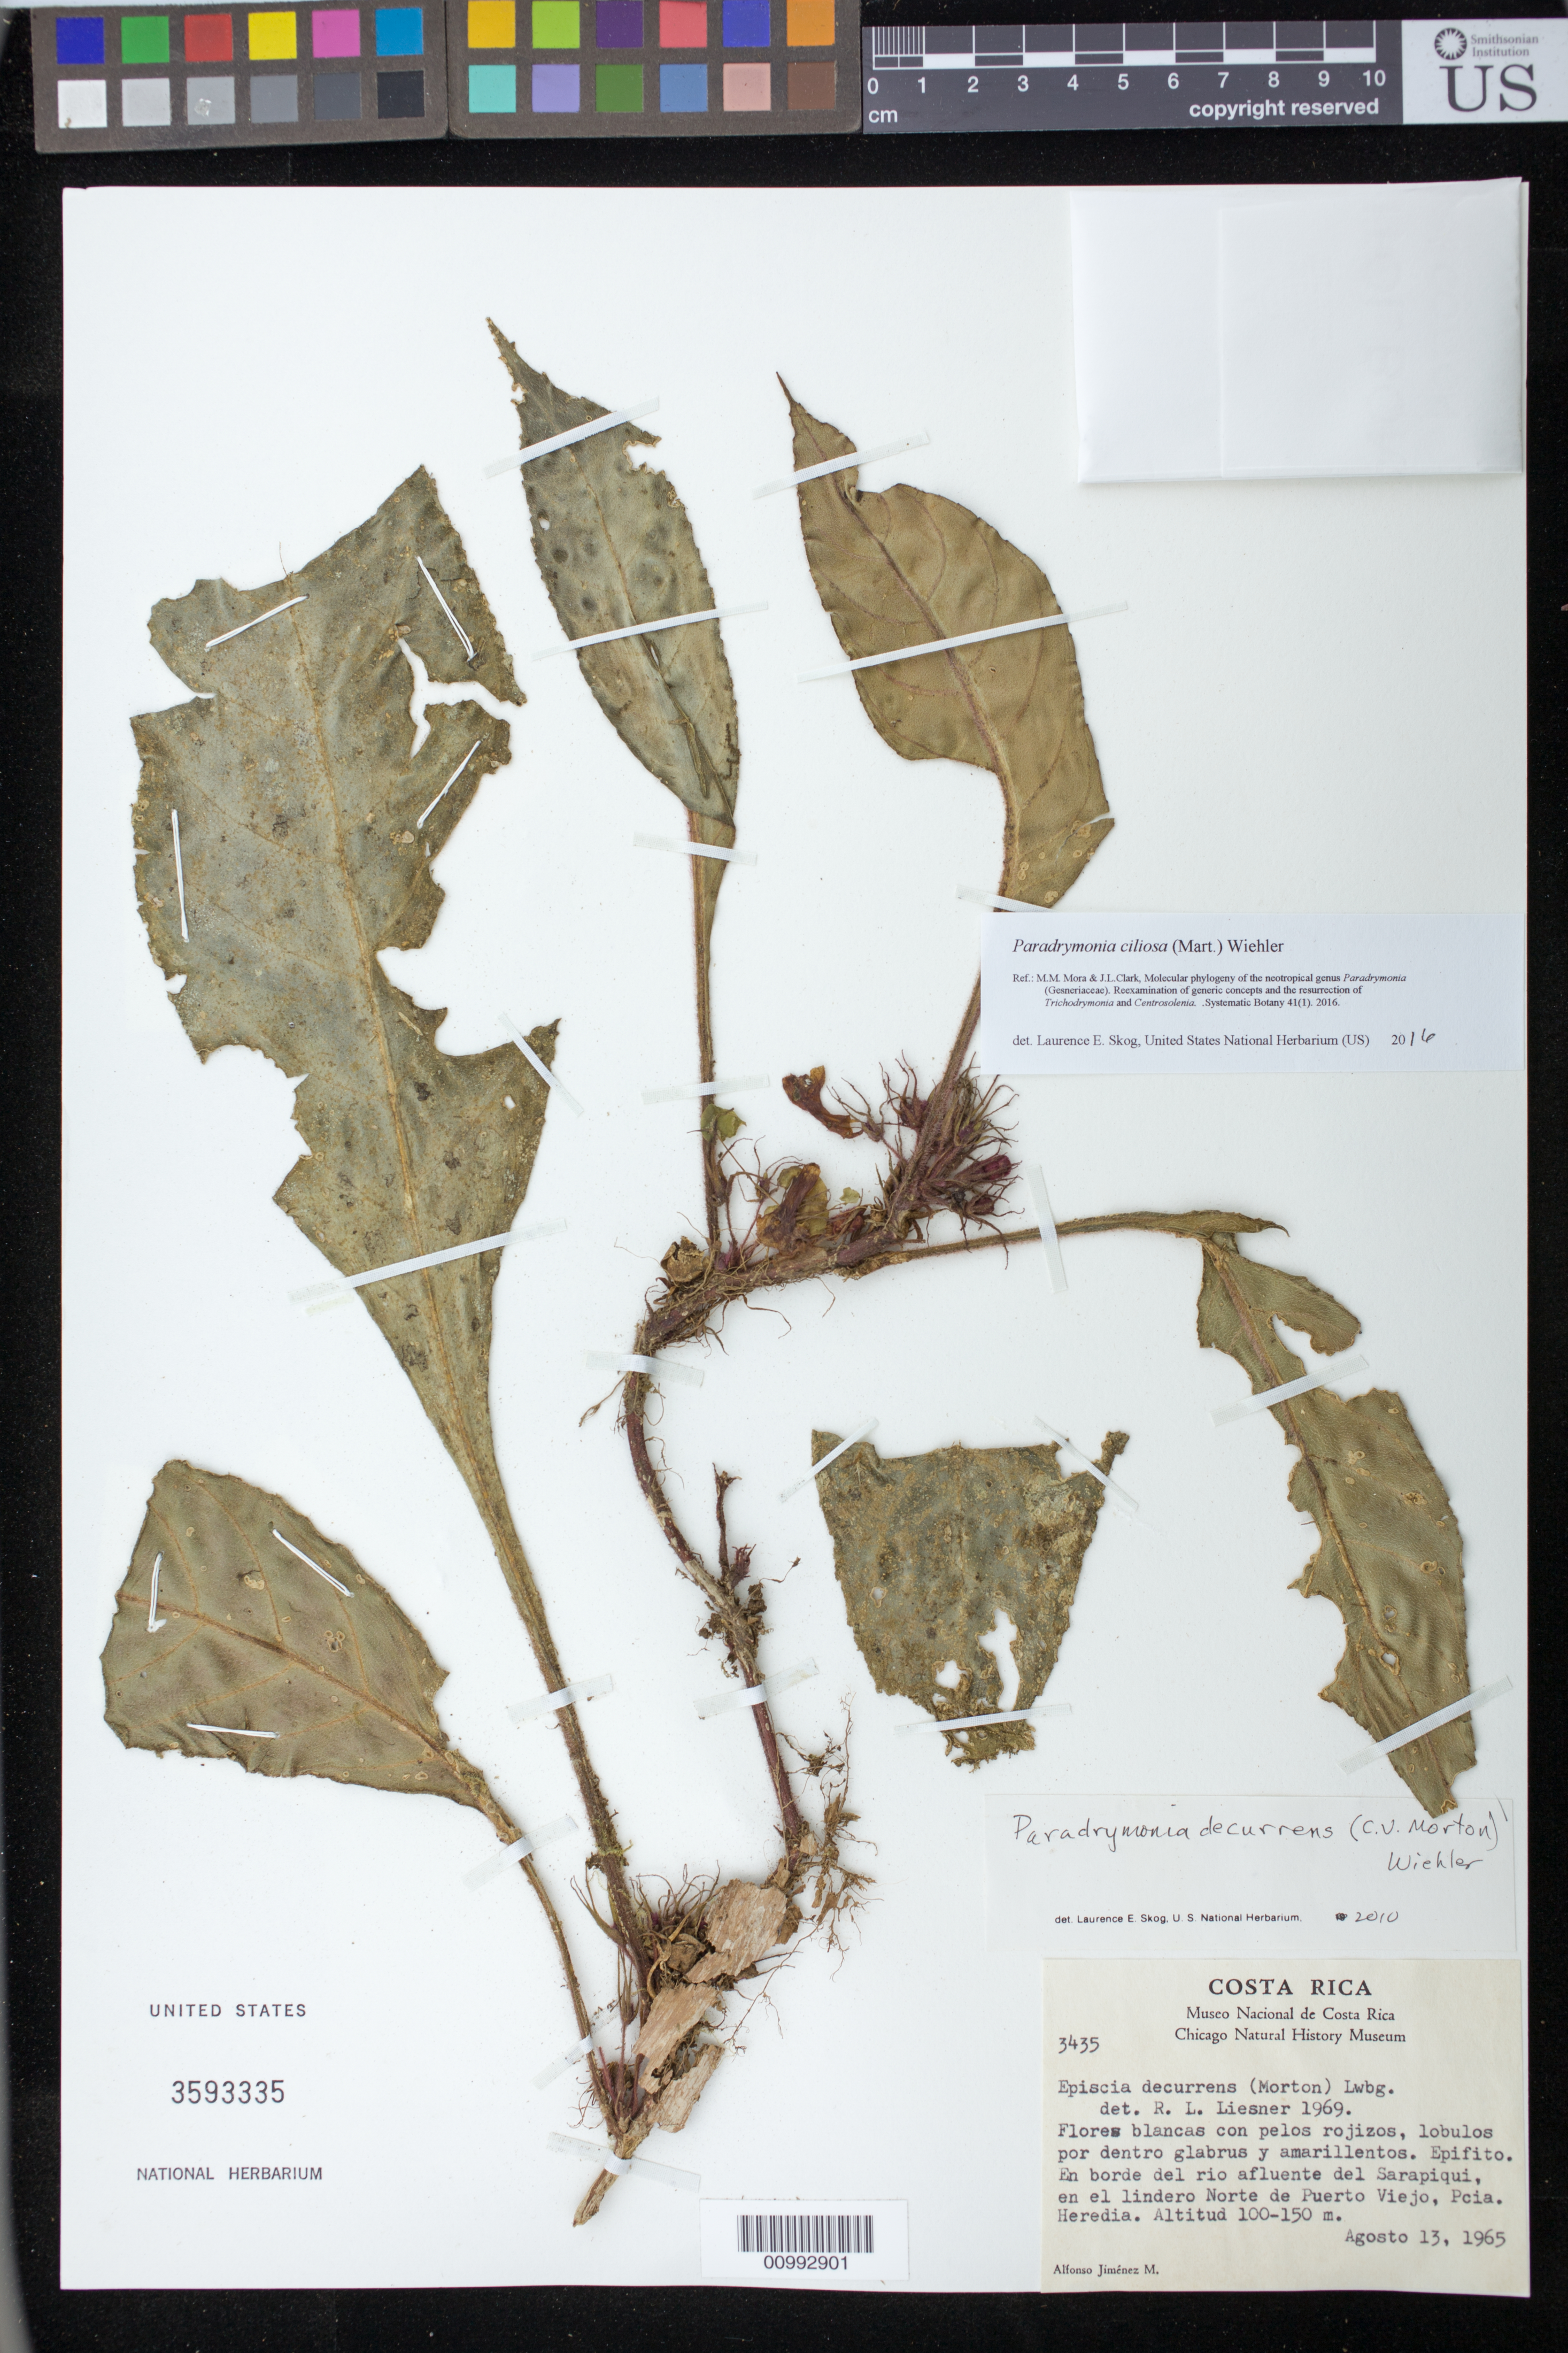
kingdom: Plantae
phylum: Tracheophyta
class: Magnoliopsida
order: Lamiales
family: Gesneriaceae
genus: Paradrymonia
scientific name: Paradrymonia ciliosa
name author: (Mart.) Wiehler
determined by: Skog, Laurence E.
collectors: A. Jiménez M.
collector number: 3435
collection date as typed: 13 Aug 1965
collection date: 1965-08-13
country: Costa Rica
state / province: Heredia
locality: En borde del rio afluente del Sarapiqui, en el lindero Norte de Puerto Viejo, Pcia. Heredia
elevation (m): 100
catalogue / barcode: US 3593335